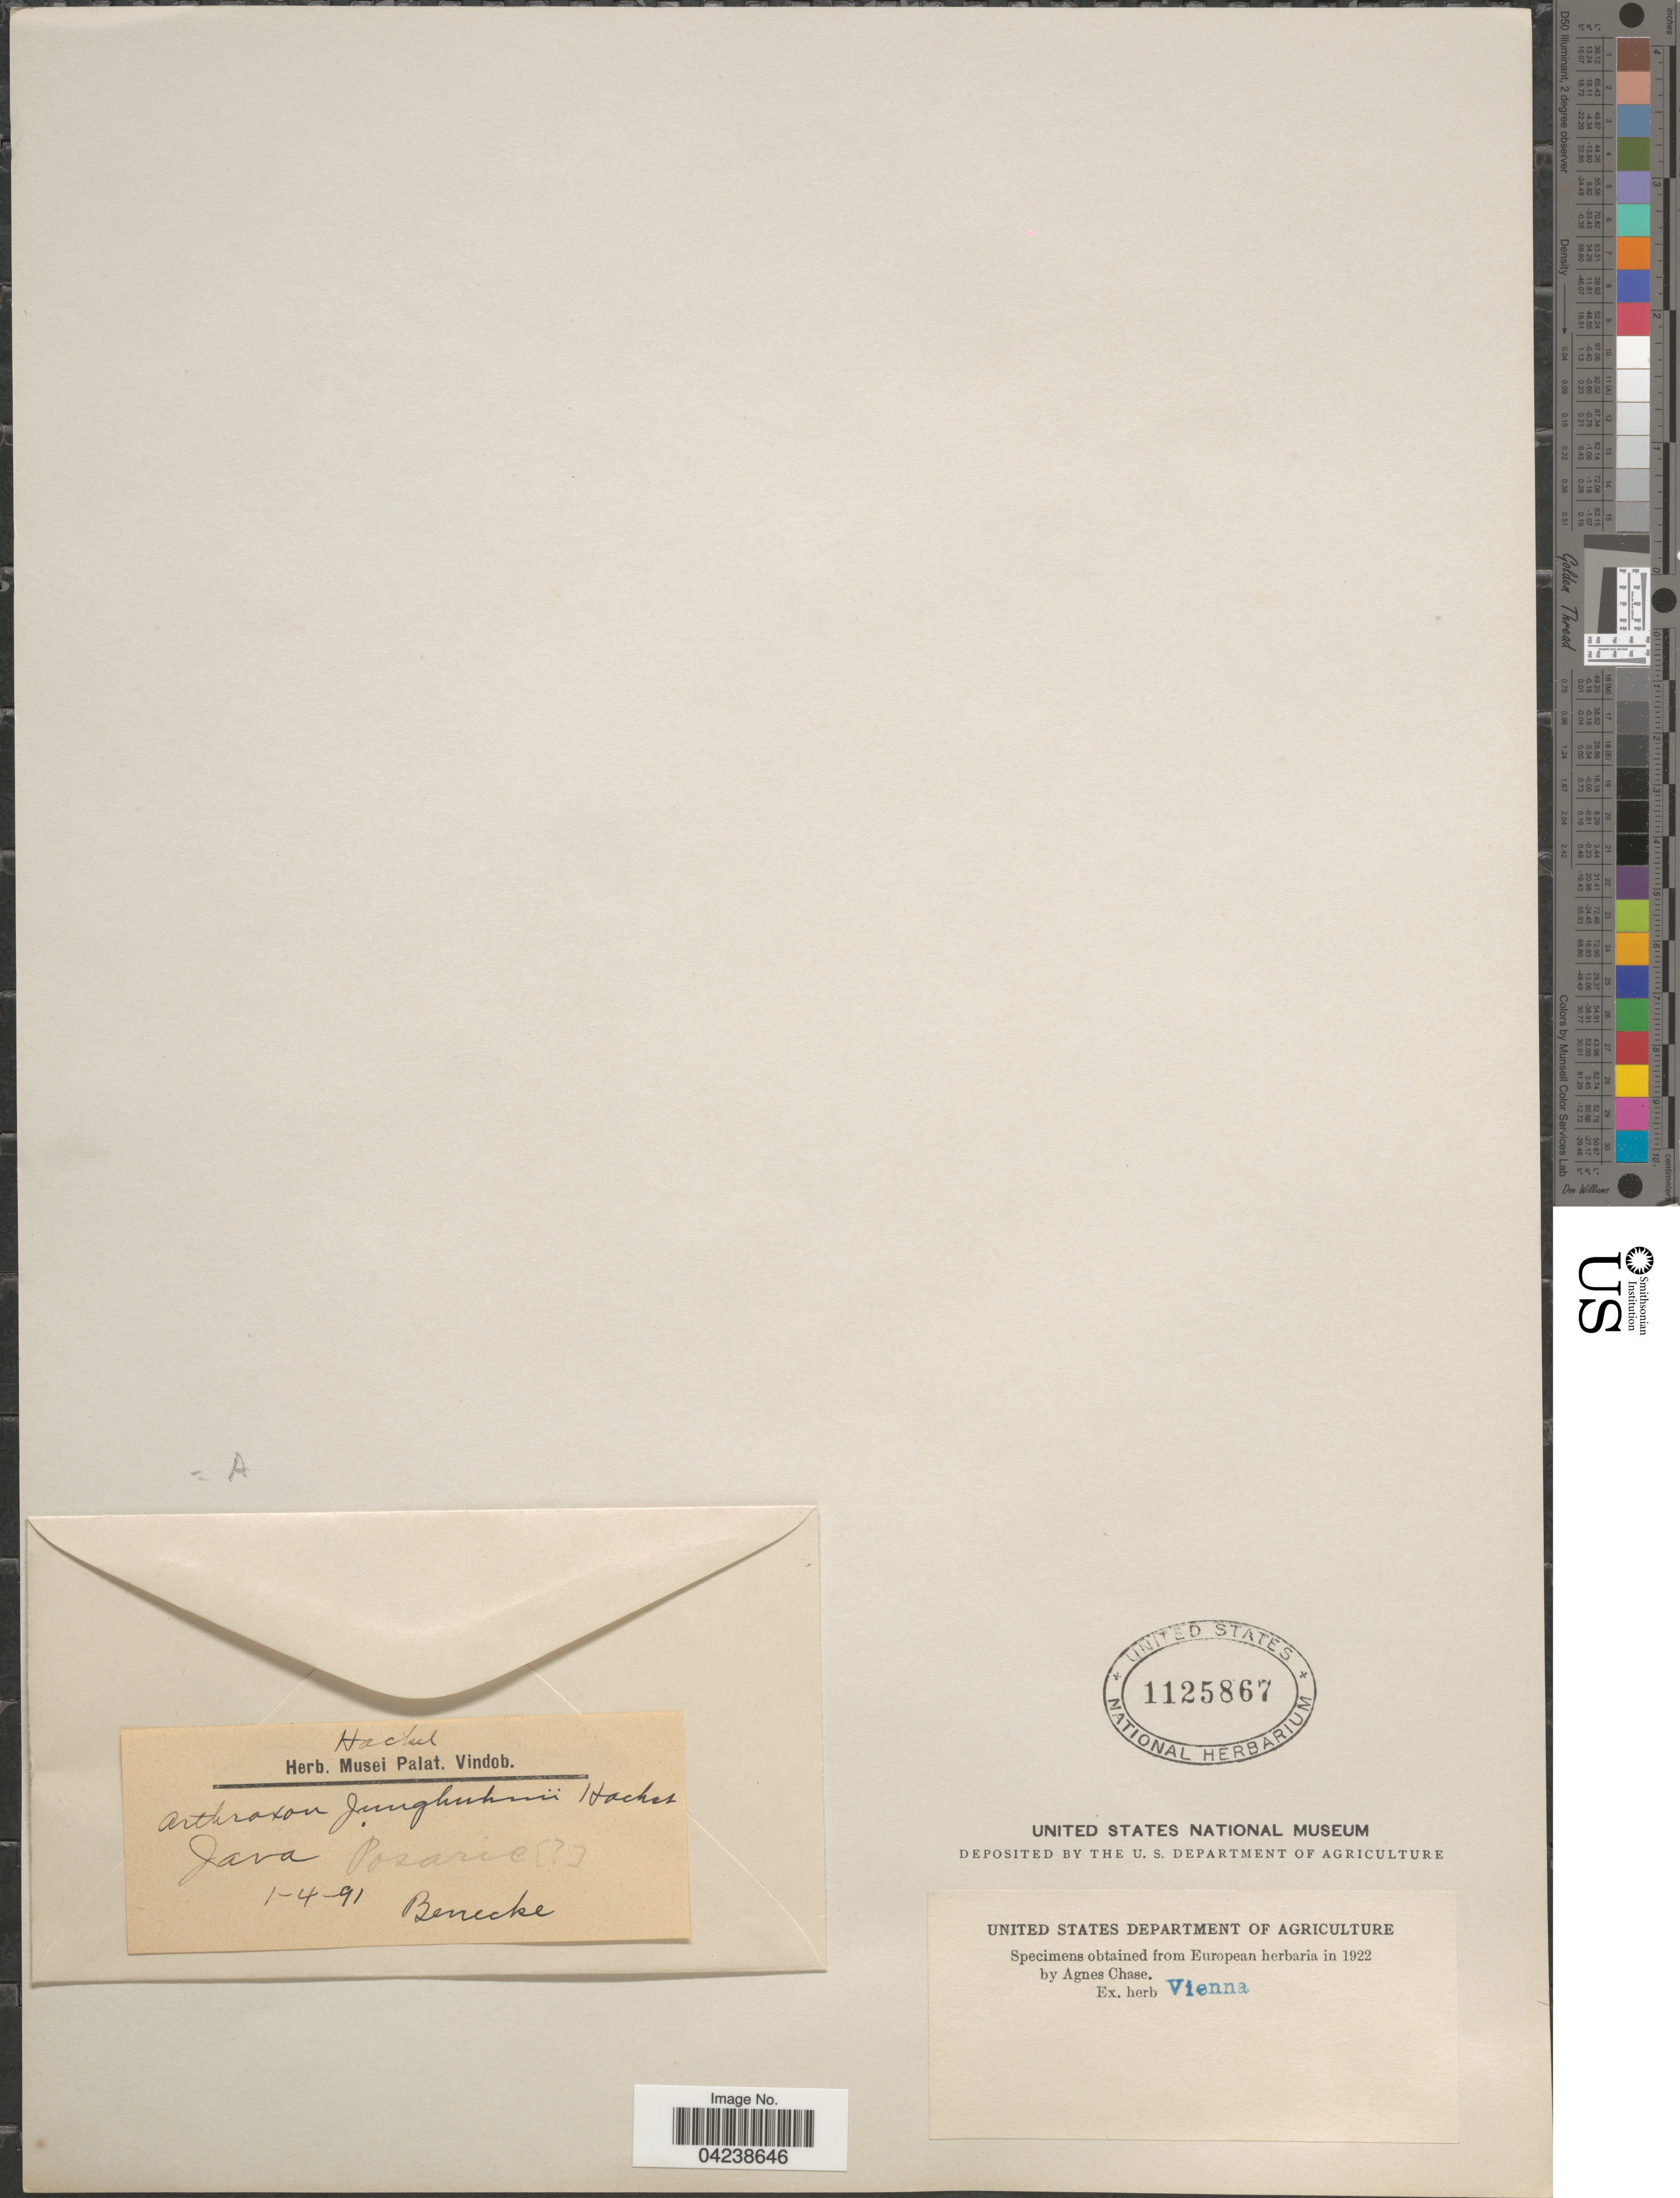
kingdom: Plantae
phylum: Tracheophyta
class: Liliopsida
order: Poales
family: Poaceae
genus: Arthraxon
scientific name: Arthraxon hispidus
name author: (Thunb.) Makino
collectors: Benecke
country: Indonesia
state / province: Java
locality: Posarie.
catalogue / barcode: US 1125867